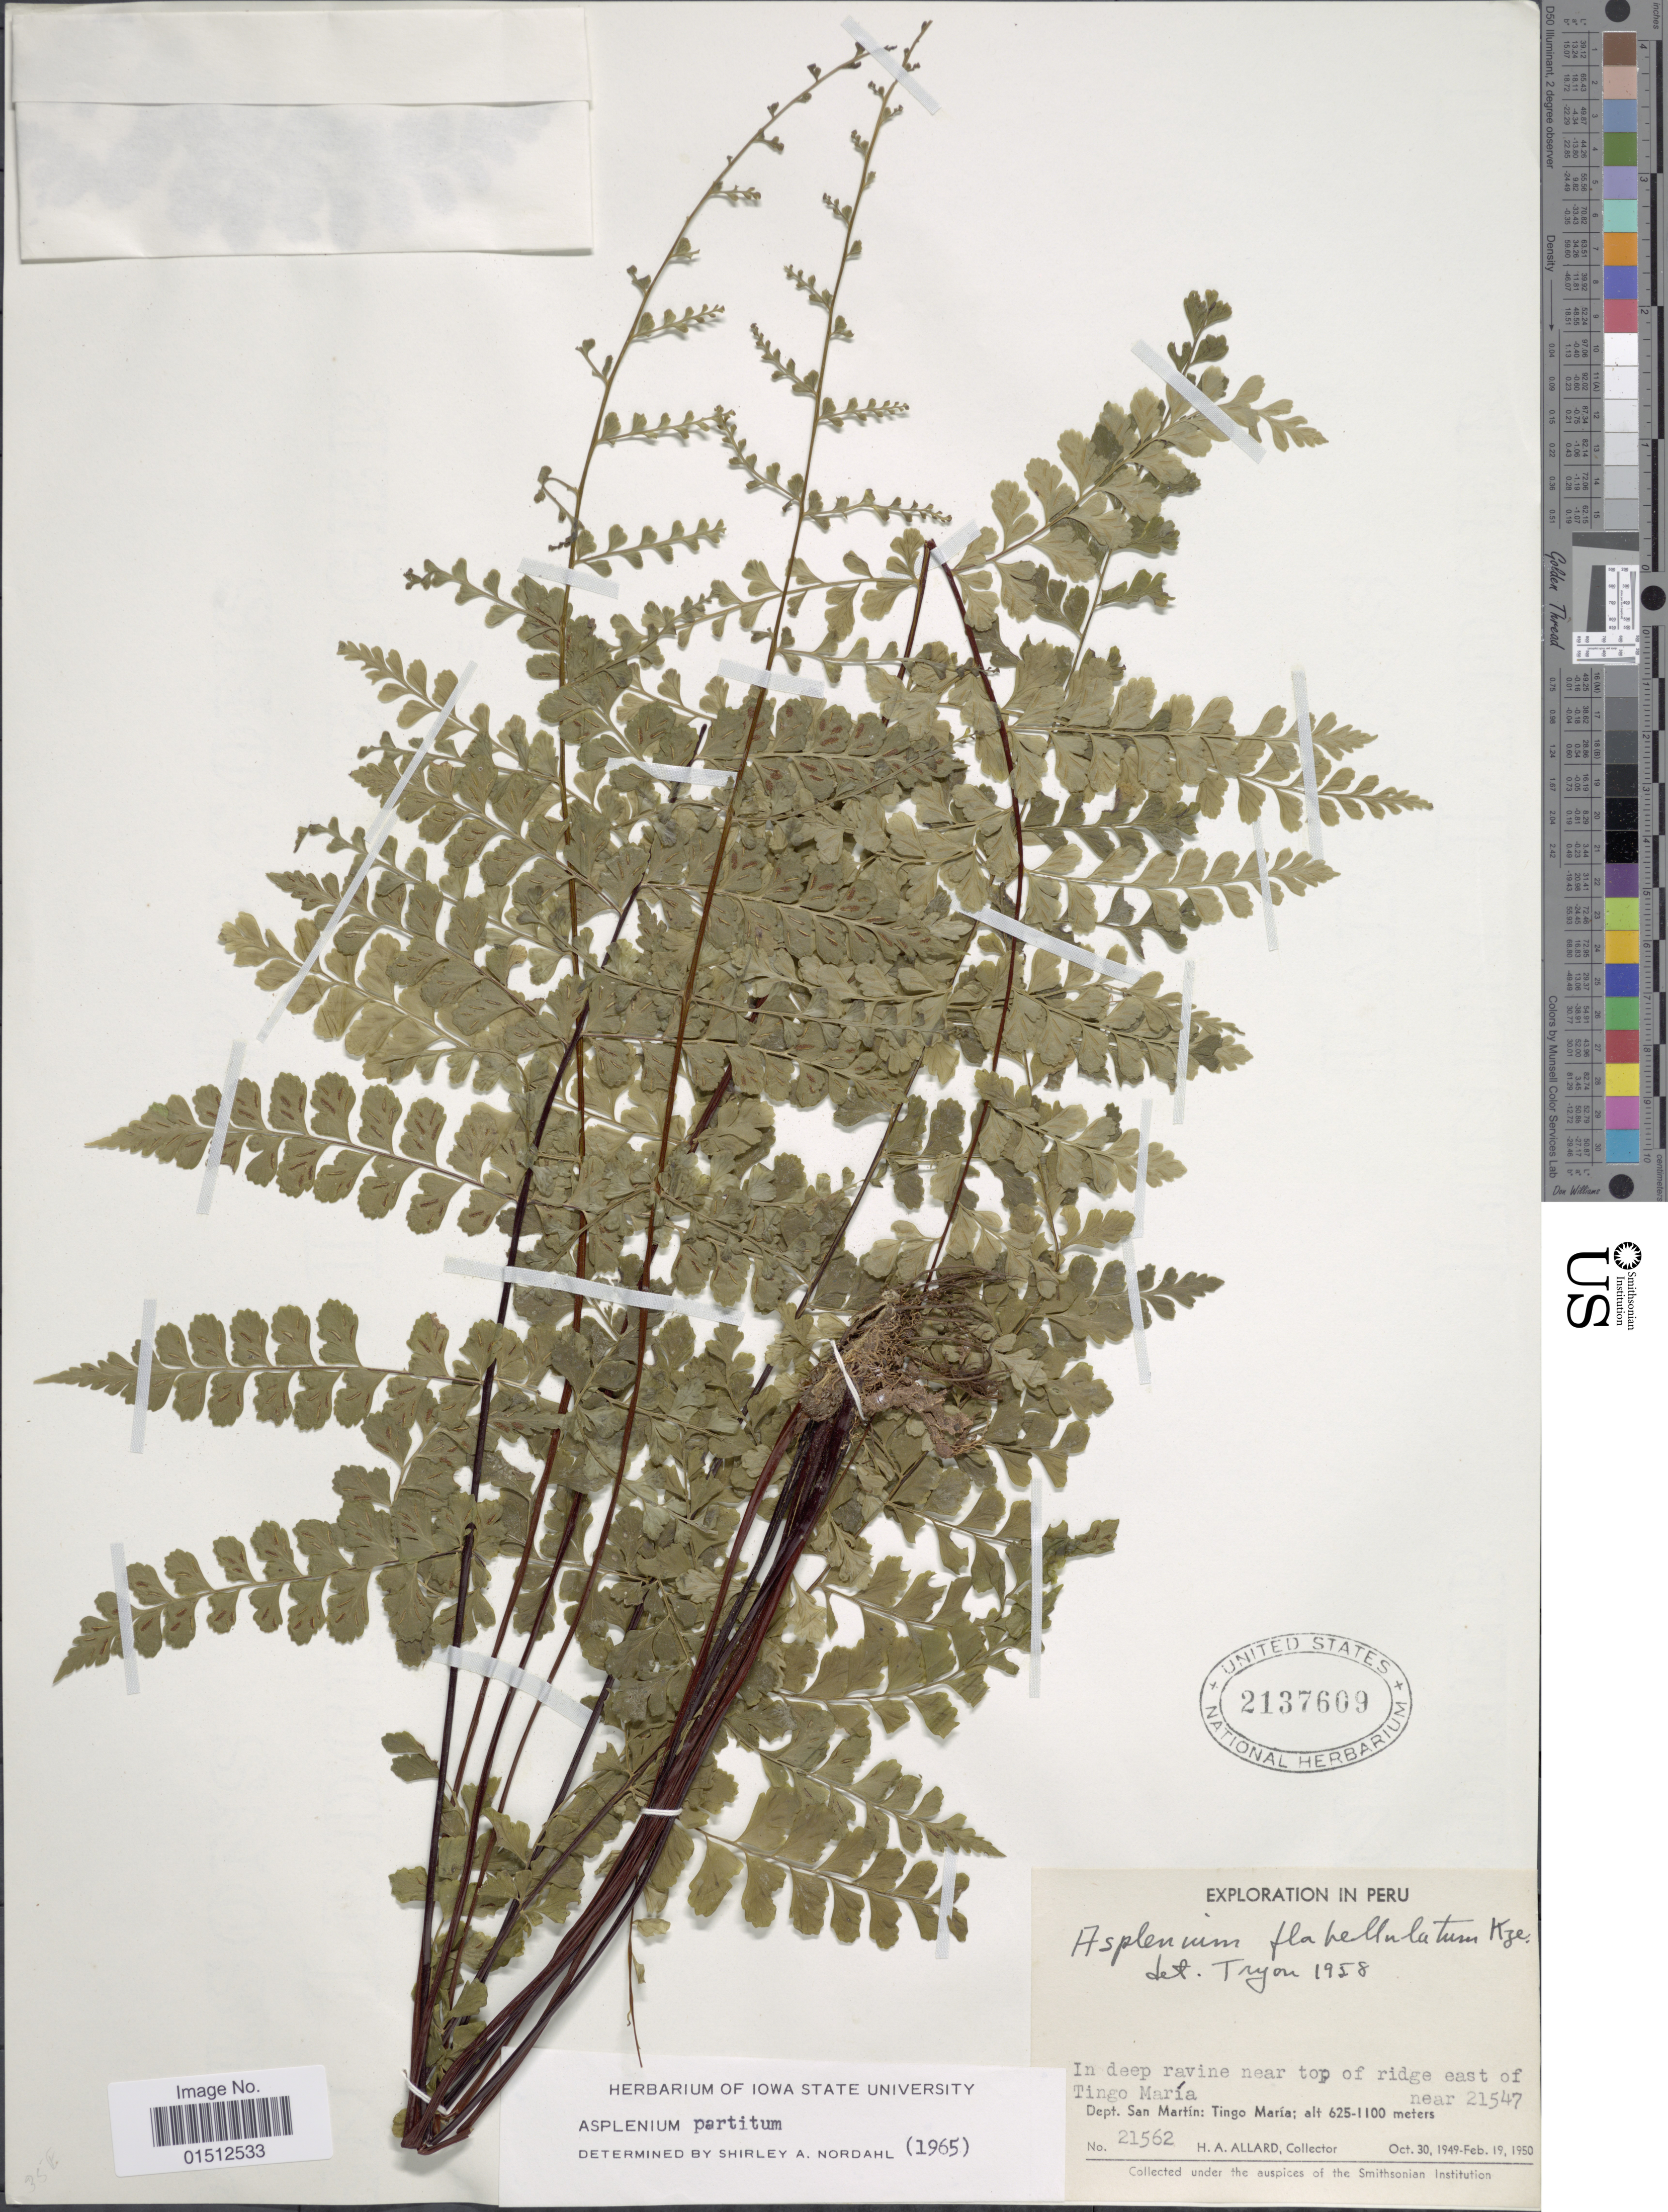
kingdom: Plantae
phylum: Tracheophyta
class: Polypodiopsida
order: Polypodiales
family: Aspleniaceae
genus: Asplenium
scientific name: Asplenium radicans var. partitum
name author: (Klotzsch) Hieron.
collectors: H. A. Allard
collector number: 21562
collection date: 1949-10-30/1950-02-19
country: Peru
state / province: San Martín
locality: Peru. In deep ravine near top of ridge east of Tingo Maria, near 21547. Dept. San Martin: Tingo Maria.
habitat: in deep ravine near top of ridge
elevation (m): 625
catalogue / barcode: US 2137609